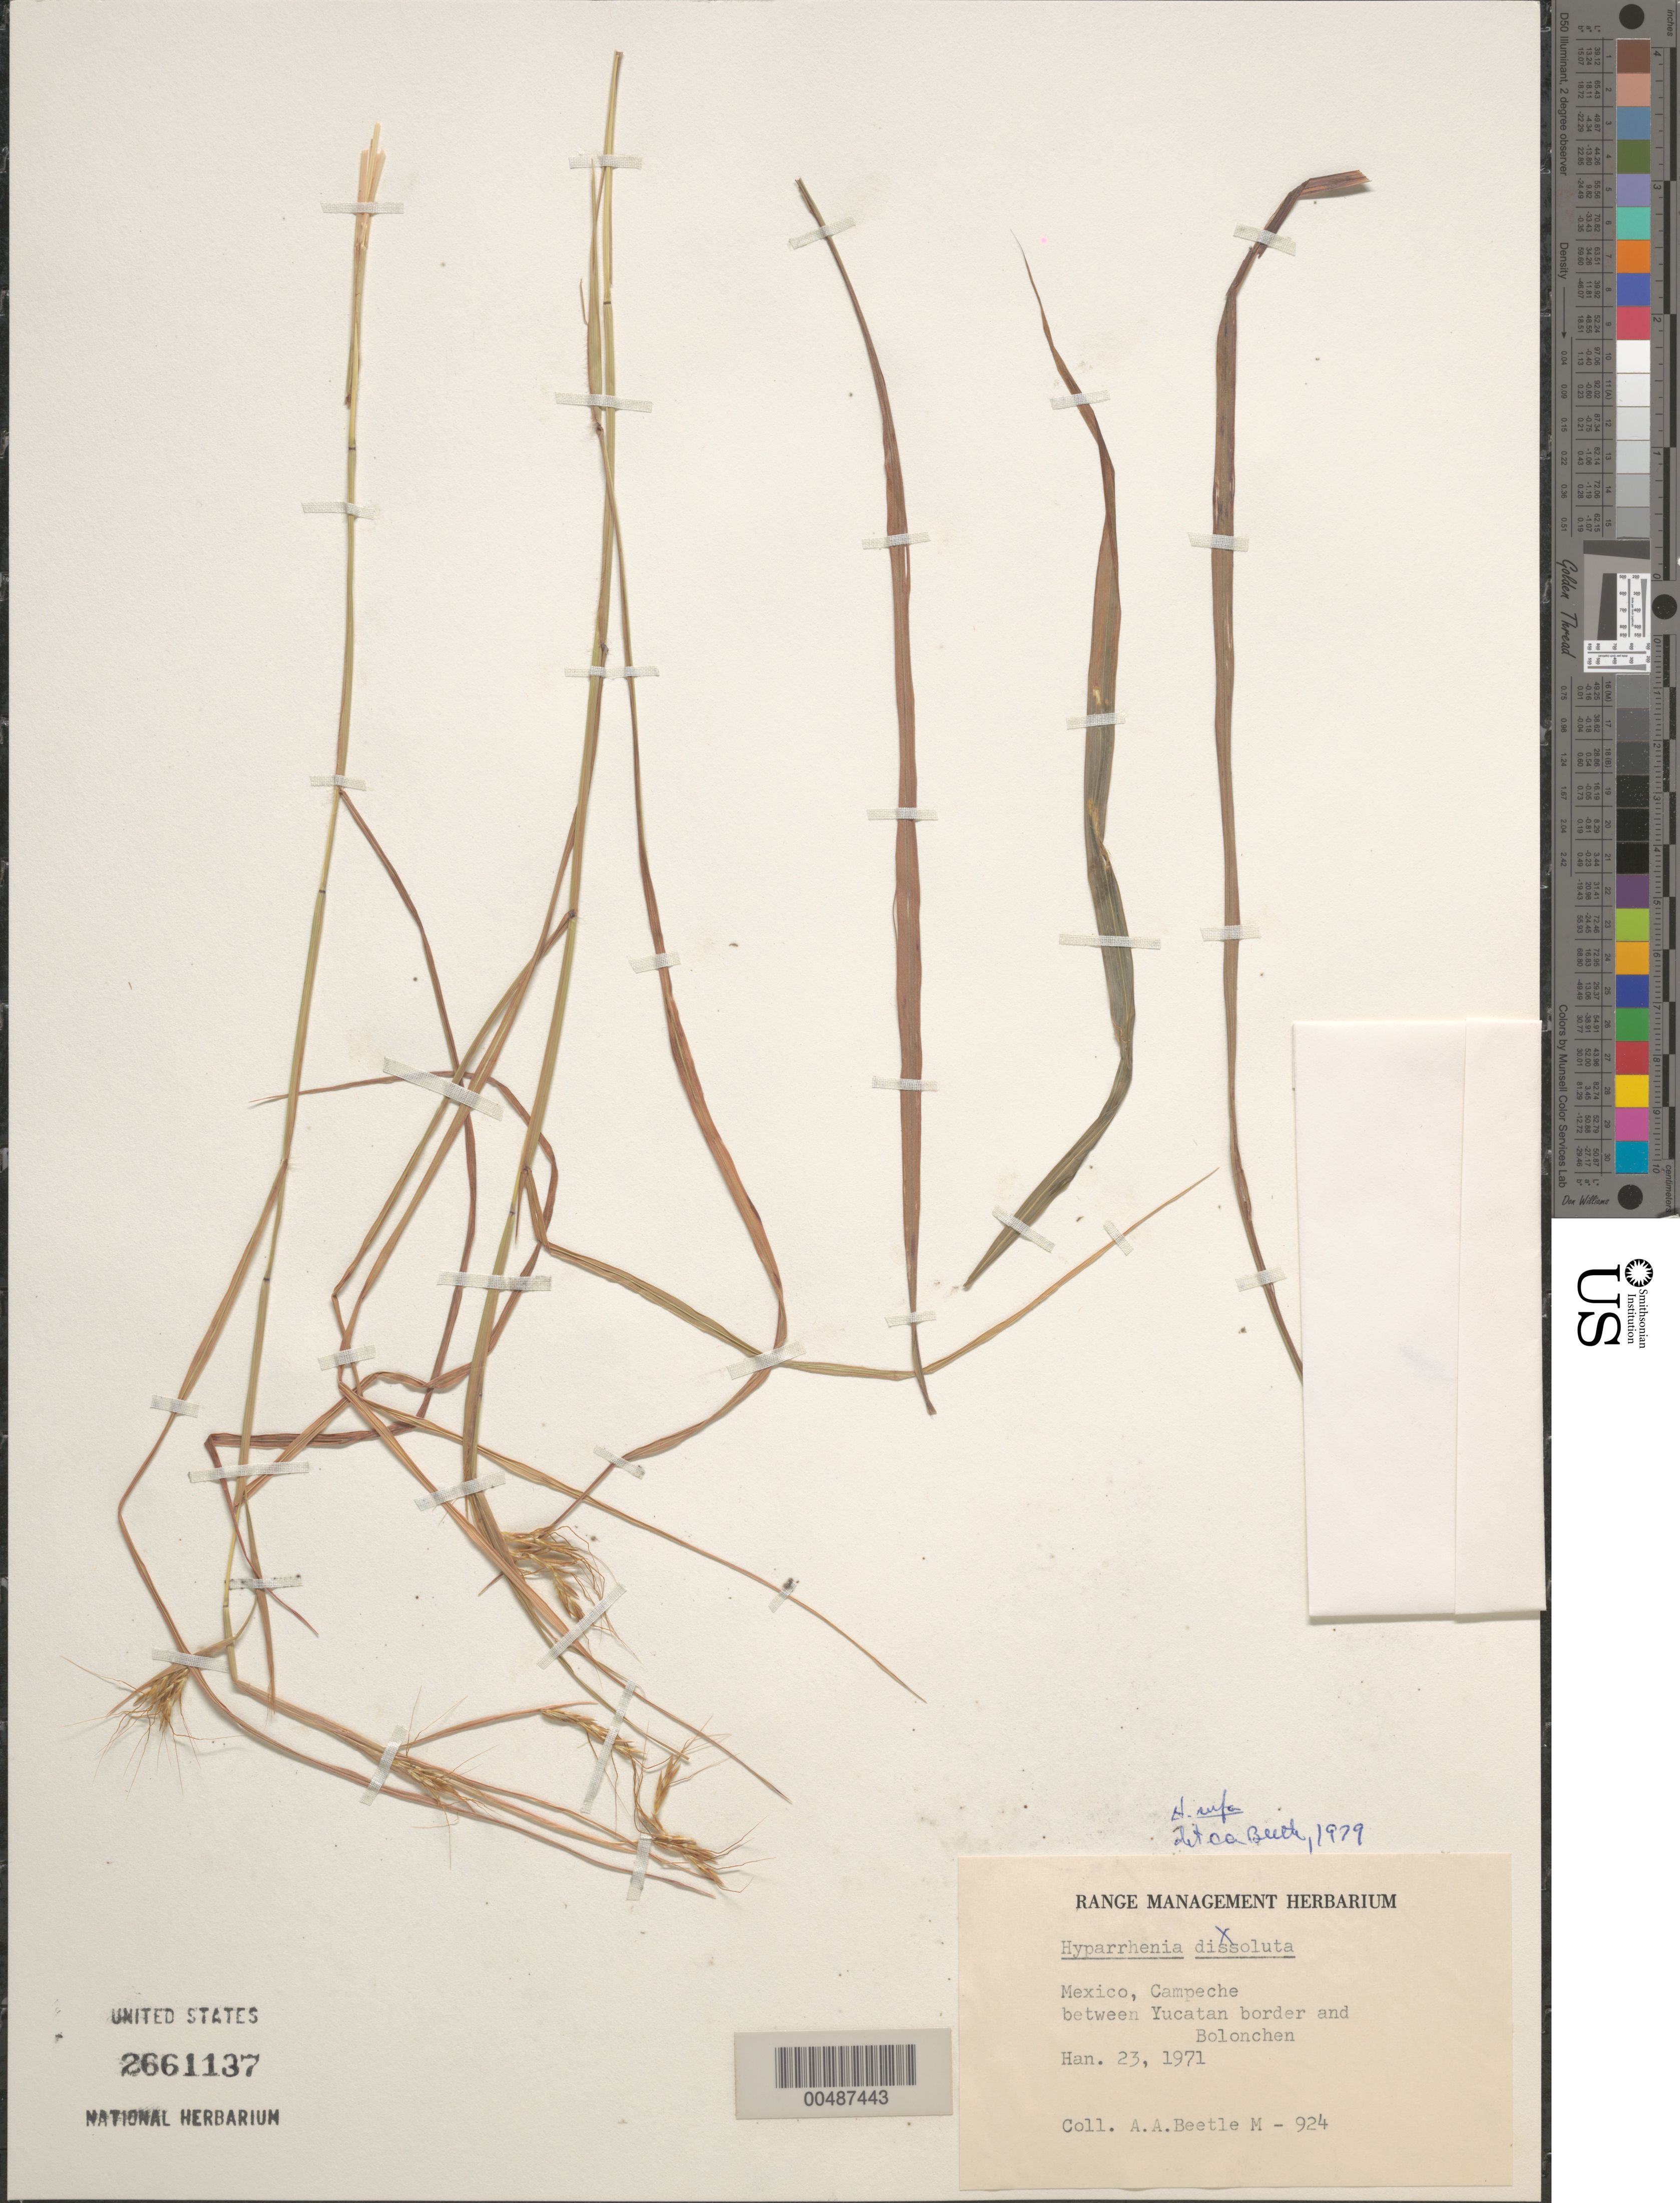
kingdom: Plantae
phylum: Tracheophyta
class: Liliopsida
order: Poales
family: Poaceae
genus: Hyparrhenia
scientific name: Hyparrhenia rufa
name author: (Nees) Stapf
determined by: Beetle, Alan A.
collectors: A. A. Beetle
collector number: M-924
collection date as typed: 23 Jan 1971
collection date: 1971-01-23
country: Mexico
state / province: Chiapas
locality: Between Yucatan border & Bolonchen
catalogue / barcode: US 2661137